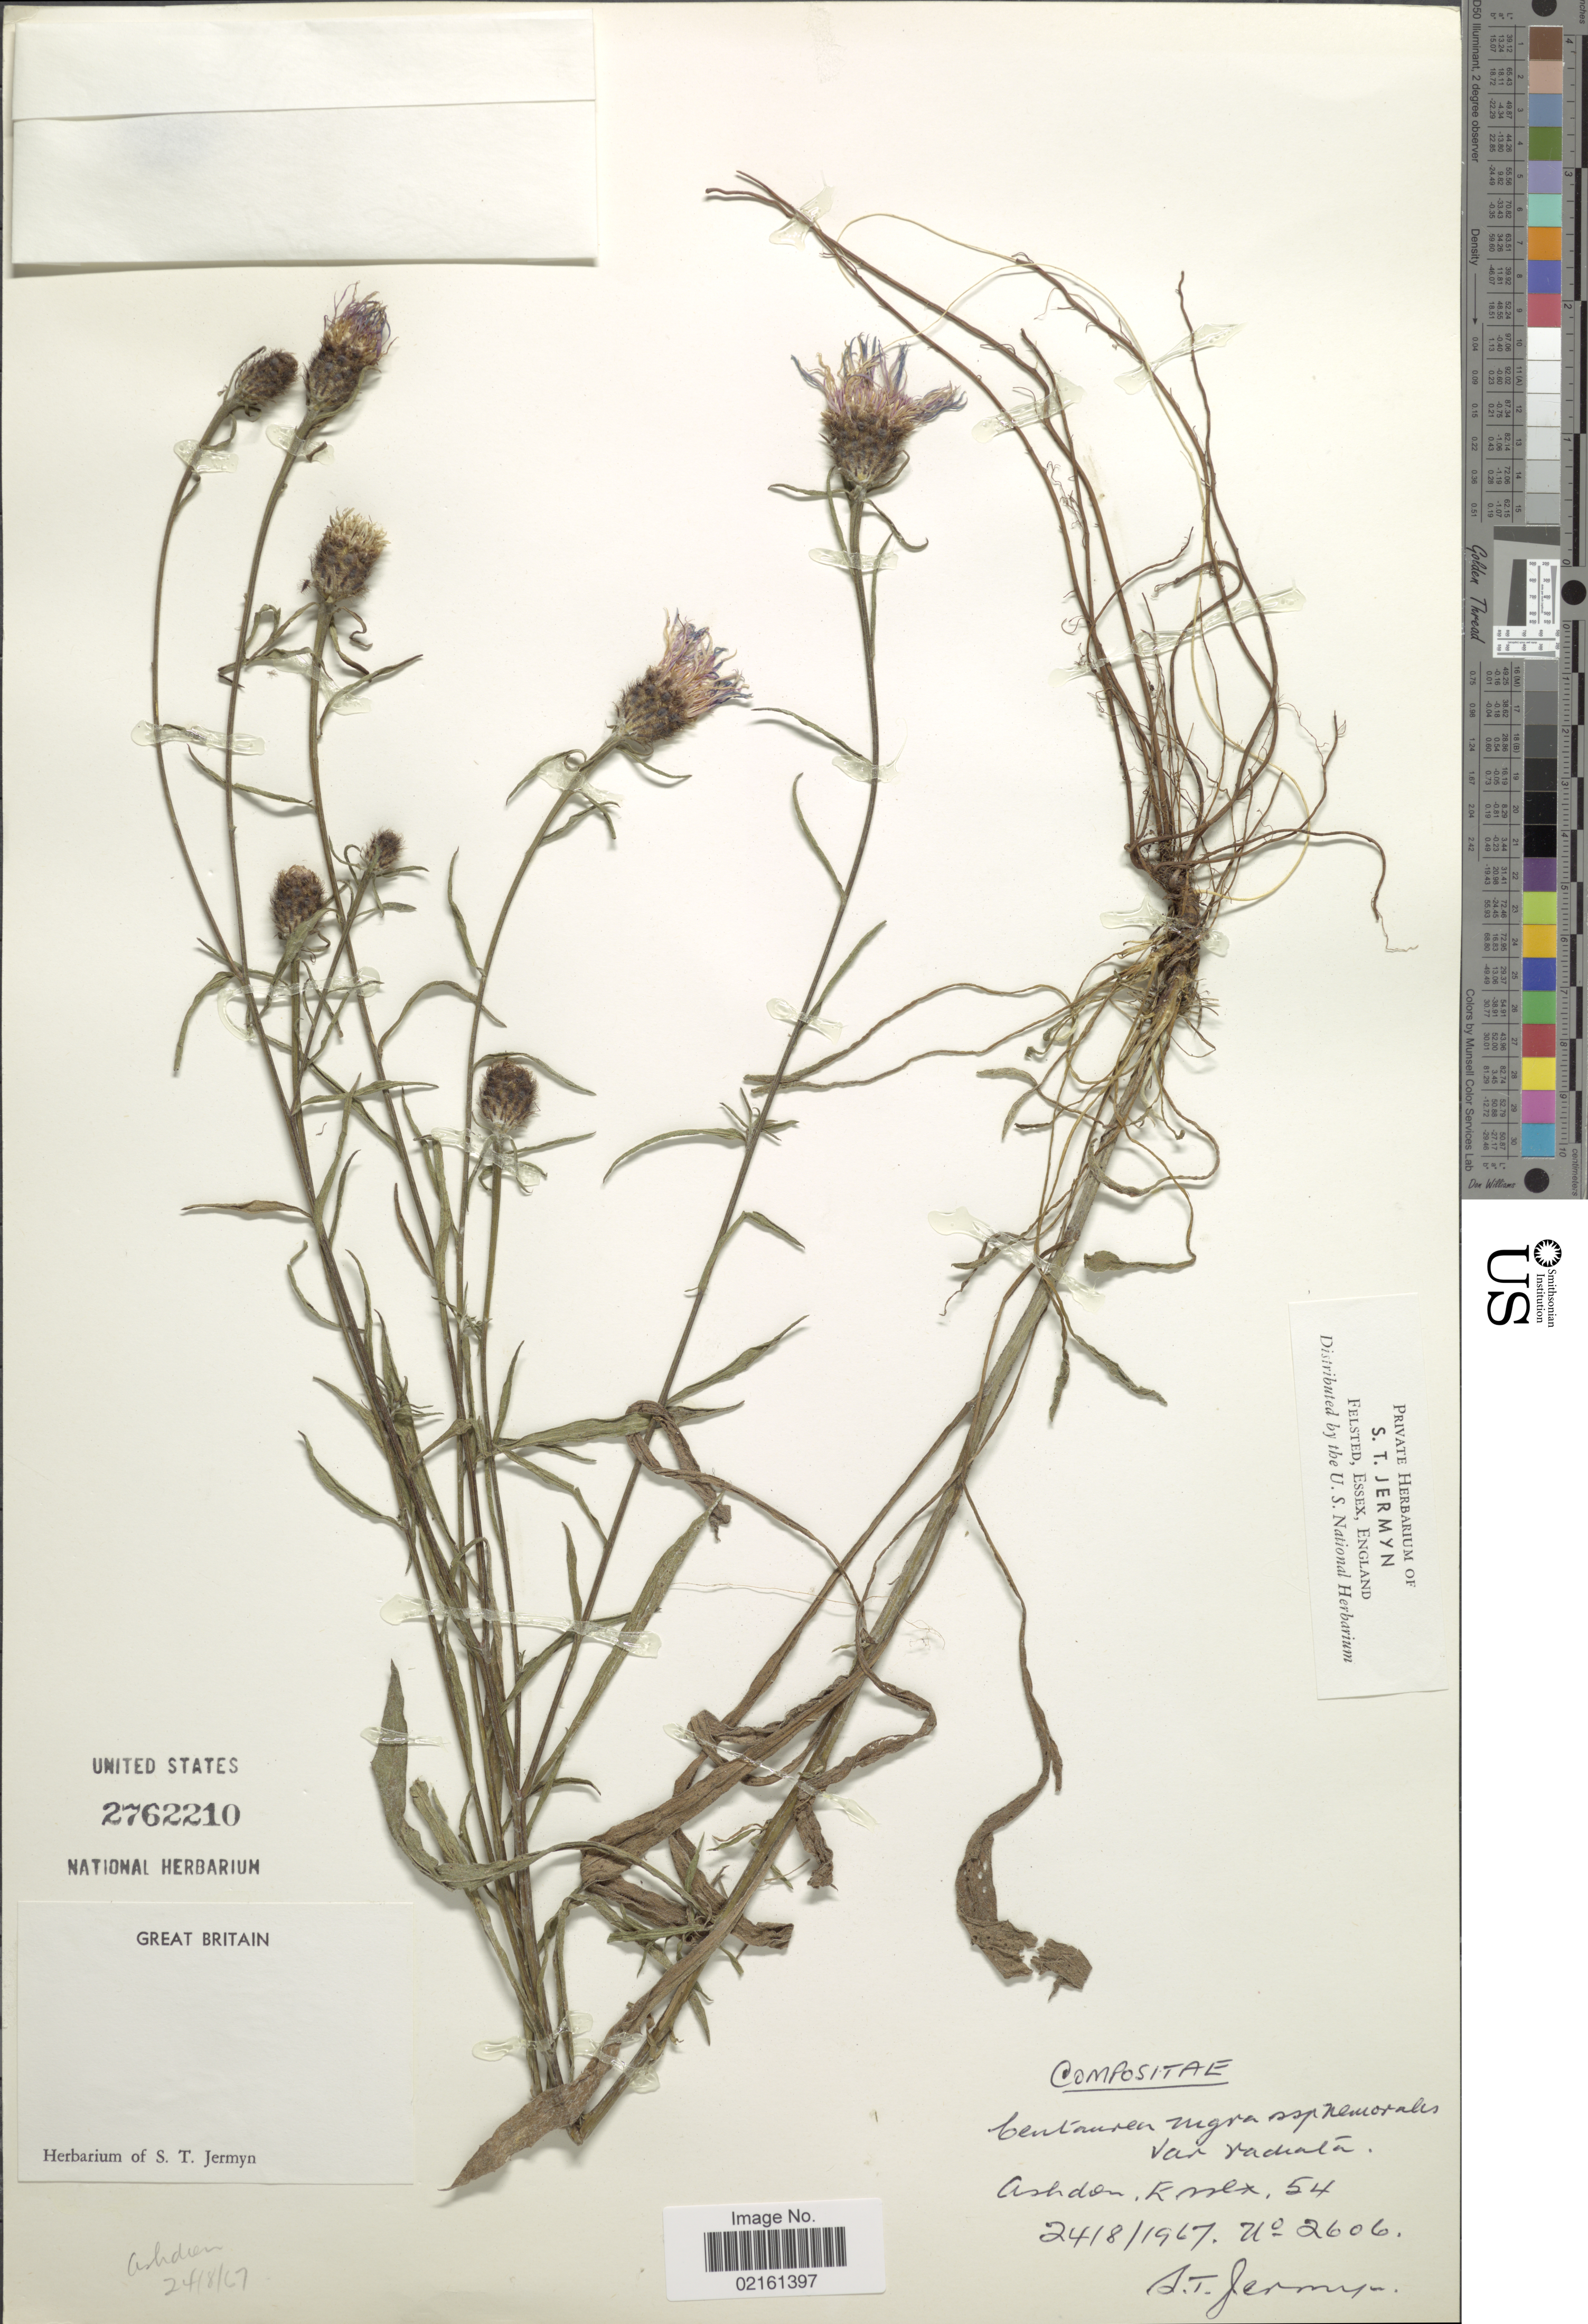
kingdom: Plantae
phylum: Tracheophyta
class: Magnoliopsida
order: Asterales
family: Asteraceae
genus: Centaurea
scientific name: Centaurea nigra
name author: L.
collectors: S. Jermyn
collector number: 2606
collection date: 1967-08-24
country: United Kingdom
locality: Great Britain, Ashdon Essex 54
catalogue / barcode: US 2762210